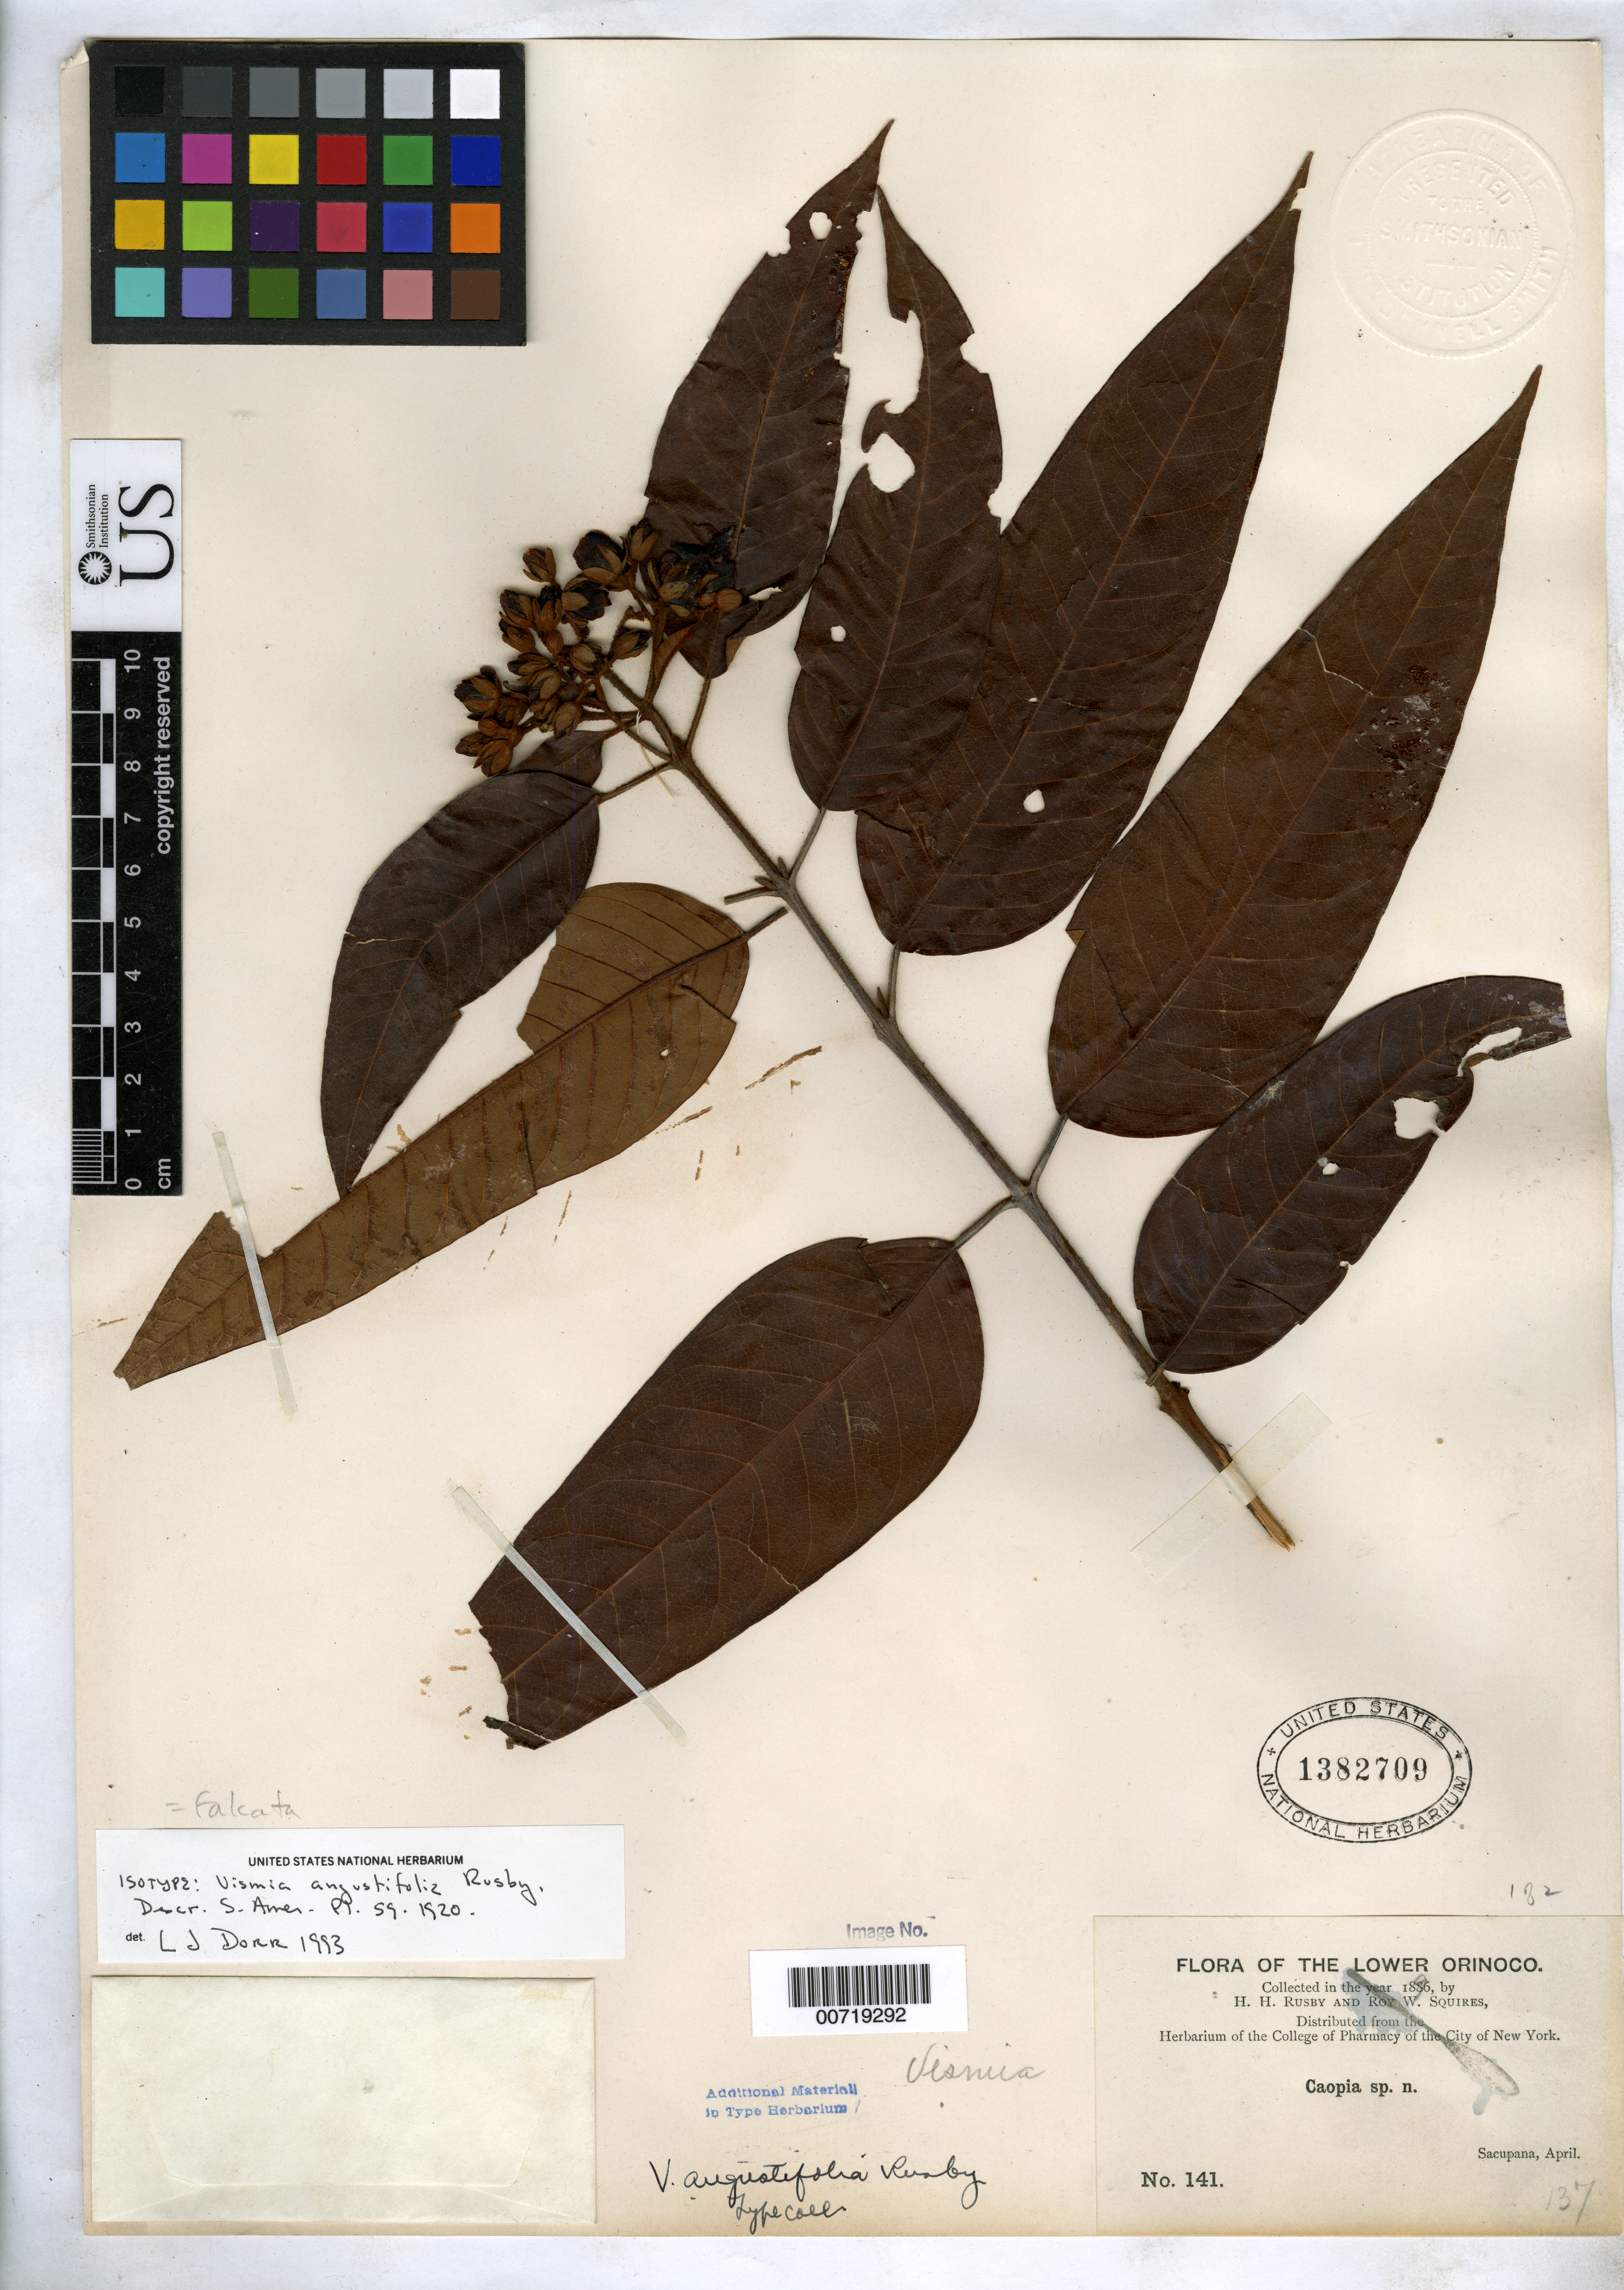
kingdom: Plantae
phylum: Tracheophyta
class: Magnoliopsida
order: Malpighiales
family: Hypericaceae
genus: Vismia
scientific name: Vismia angustifolia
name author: Rusby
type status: Isotype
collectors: H. H. Rusby & R. Squires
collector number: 141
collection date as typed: April 1896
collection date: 1896-04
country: Venezuela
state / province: Delta Amacuro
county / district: Antonio Díaz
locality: Lower Orinoco, Sacupana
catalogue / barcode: US 1382709